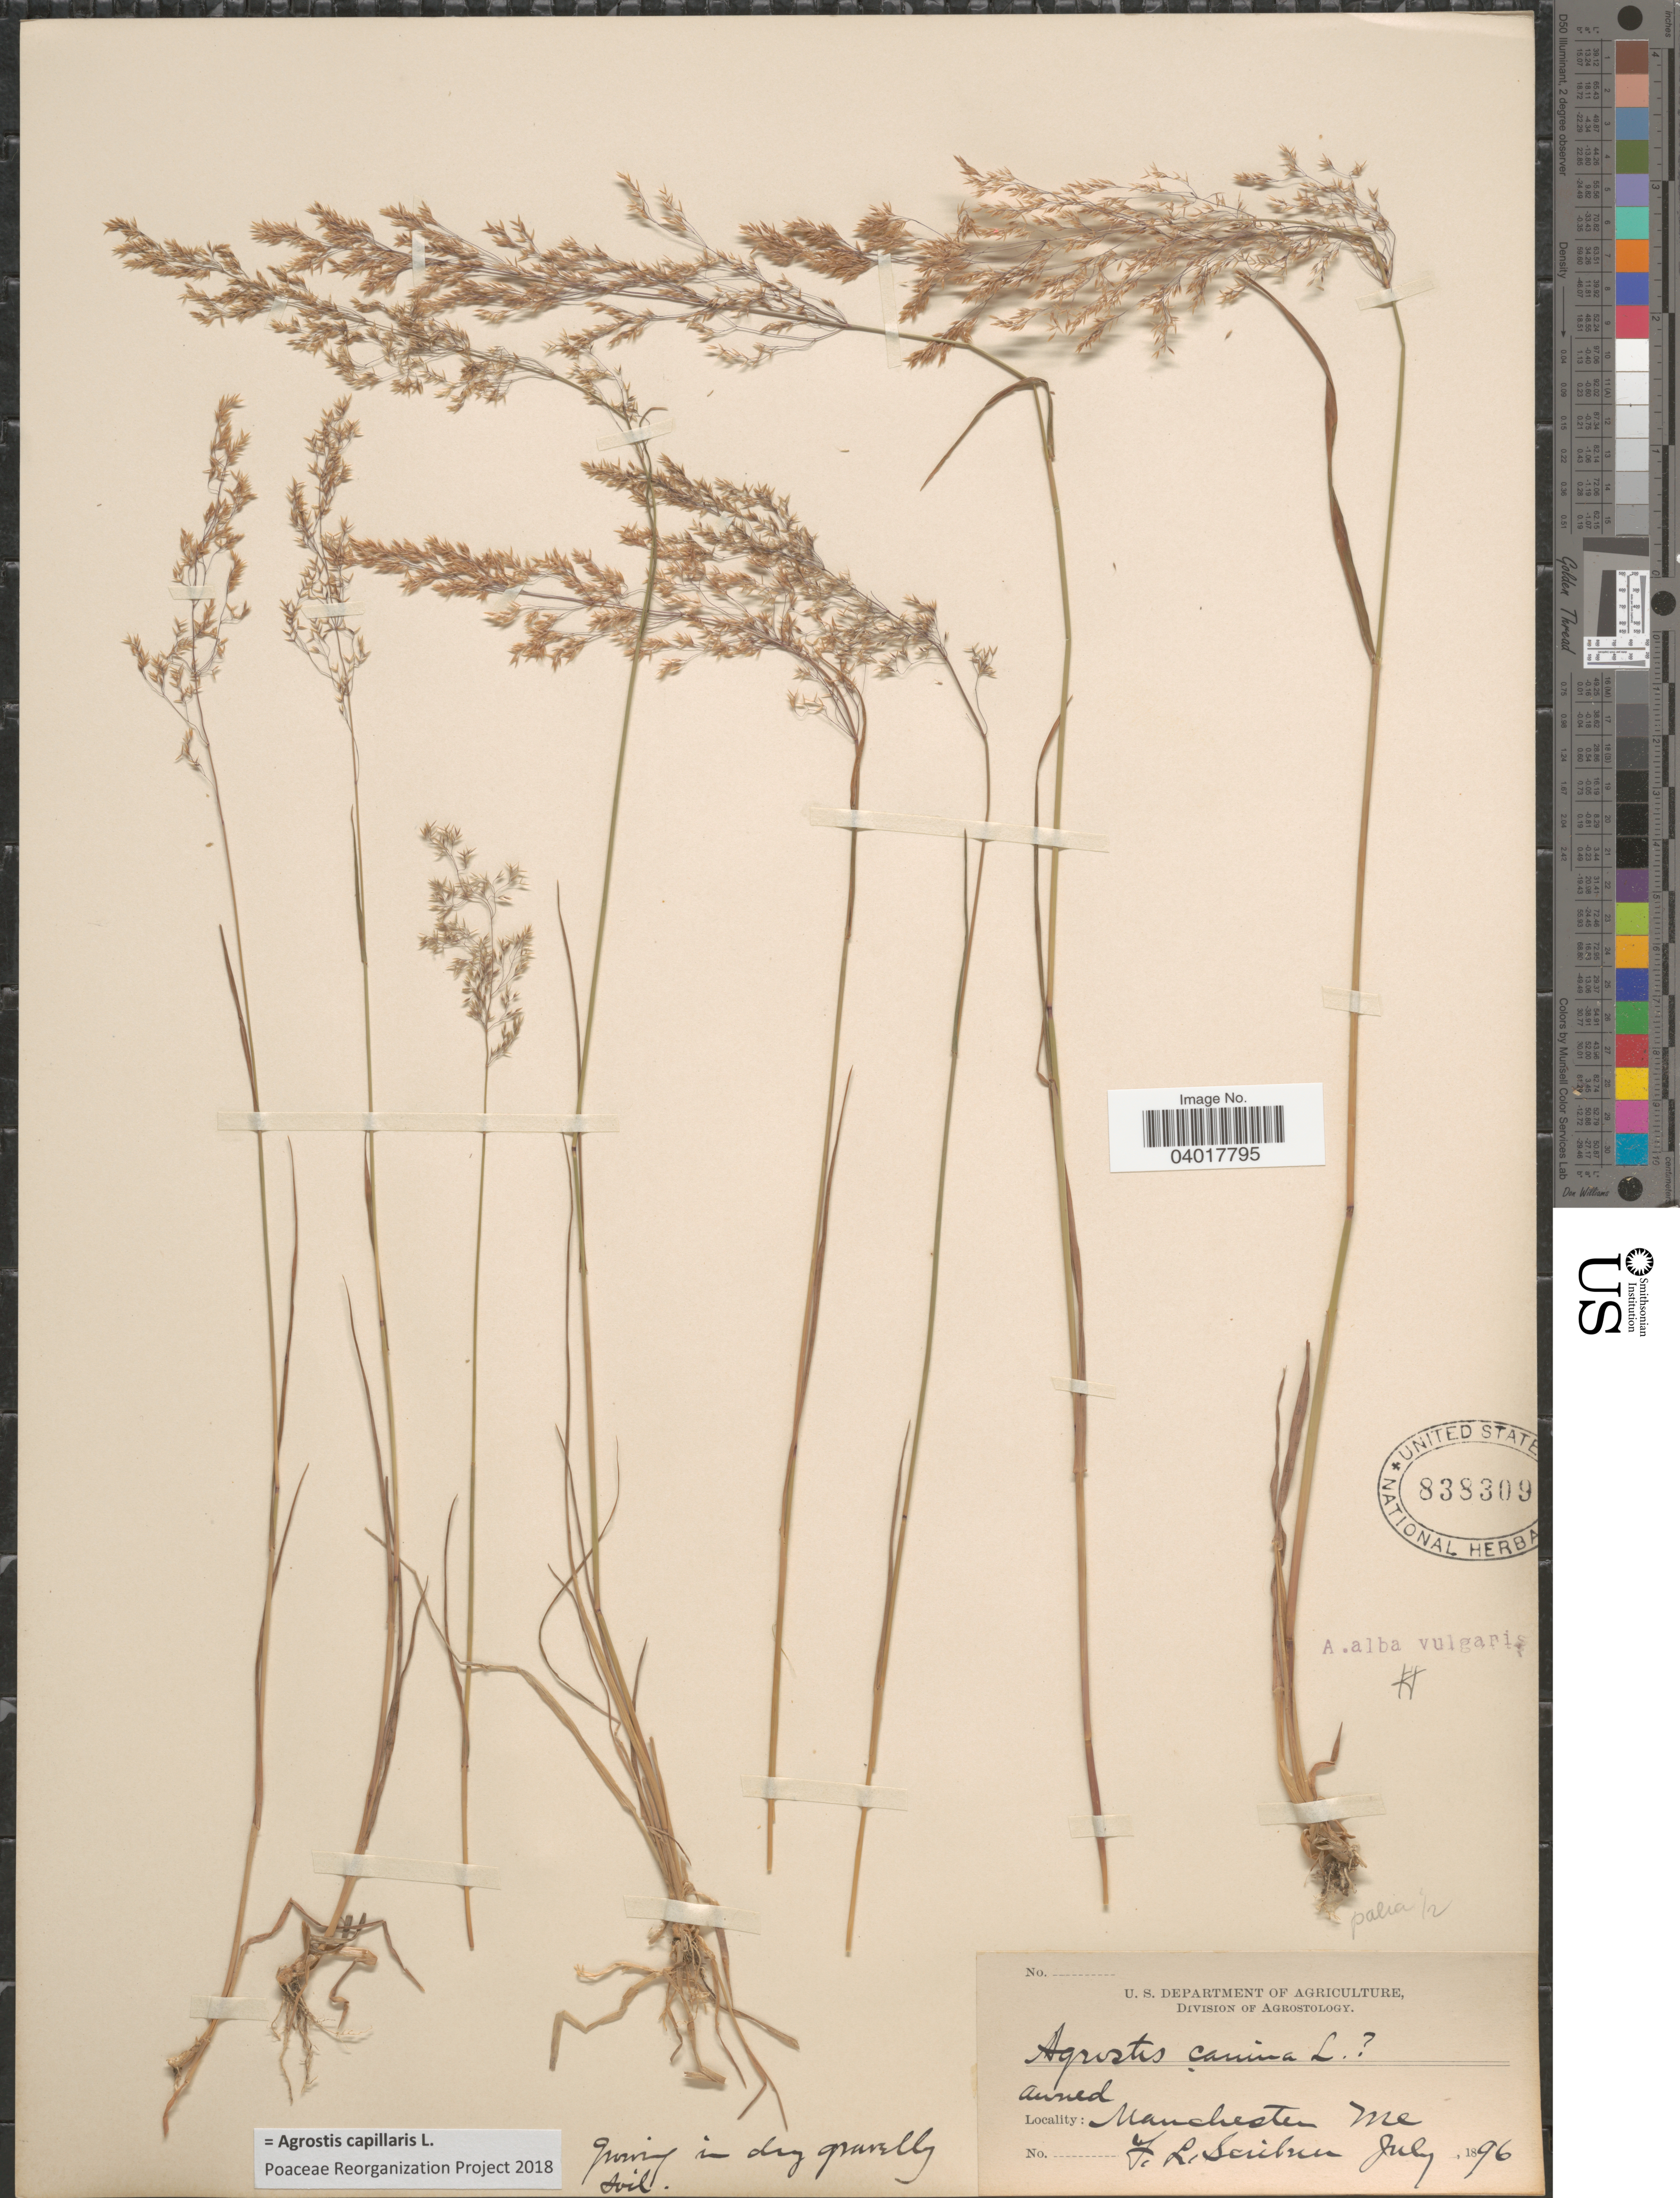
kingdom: Plantae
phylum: Tracheophyta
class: Liliopsida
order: Poales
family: Poaceae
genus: Agrostis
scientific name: Agrostis capillaris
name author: L.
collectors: F. L. Scribner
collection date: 1896-07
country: United States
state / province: Maine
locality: Manchester.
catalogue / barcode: US 838309